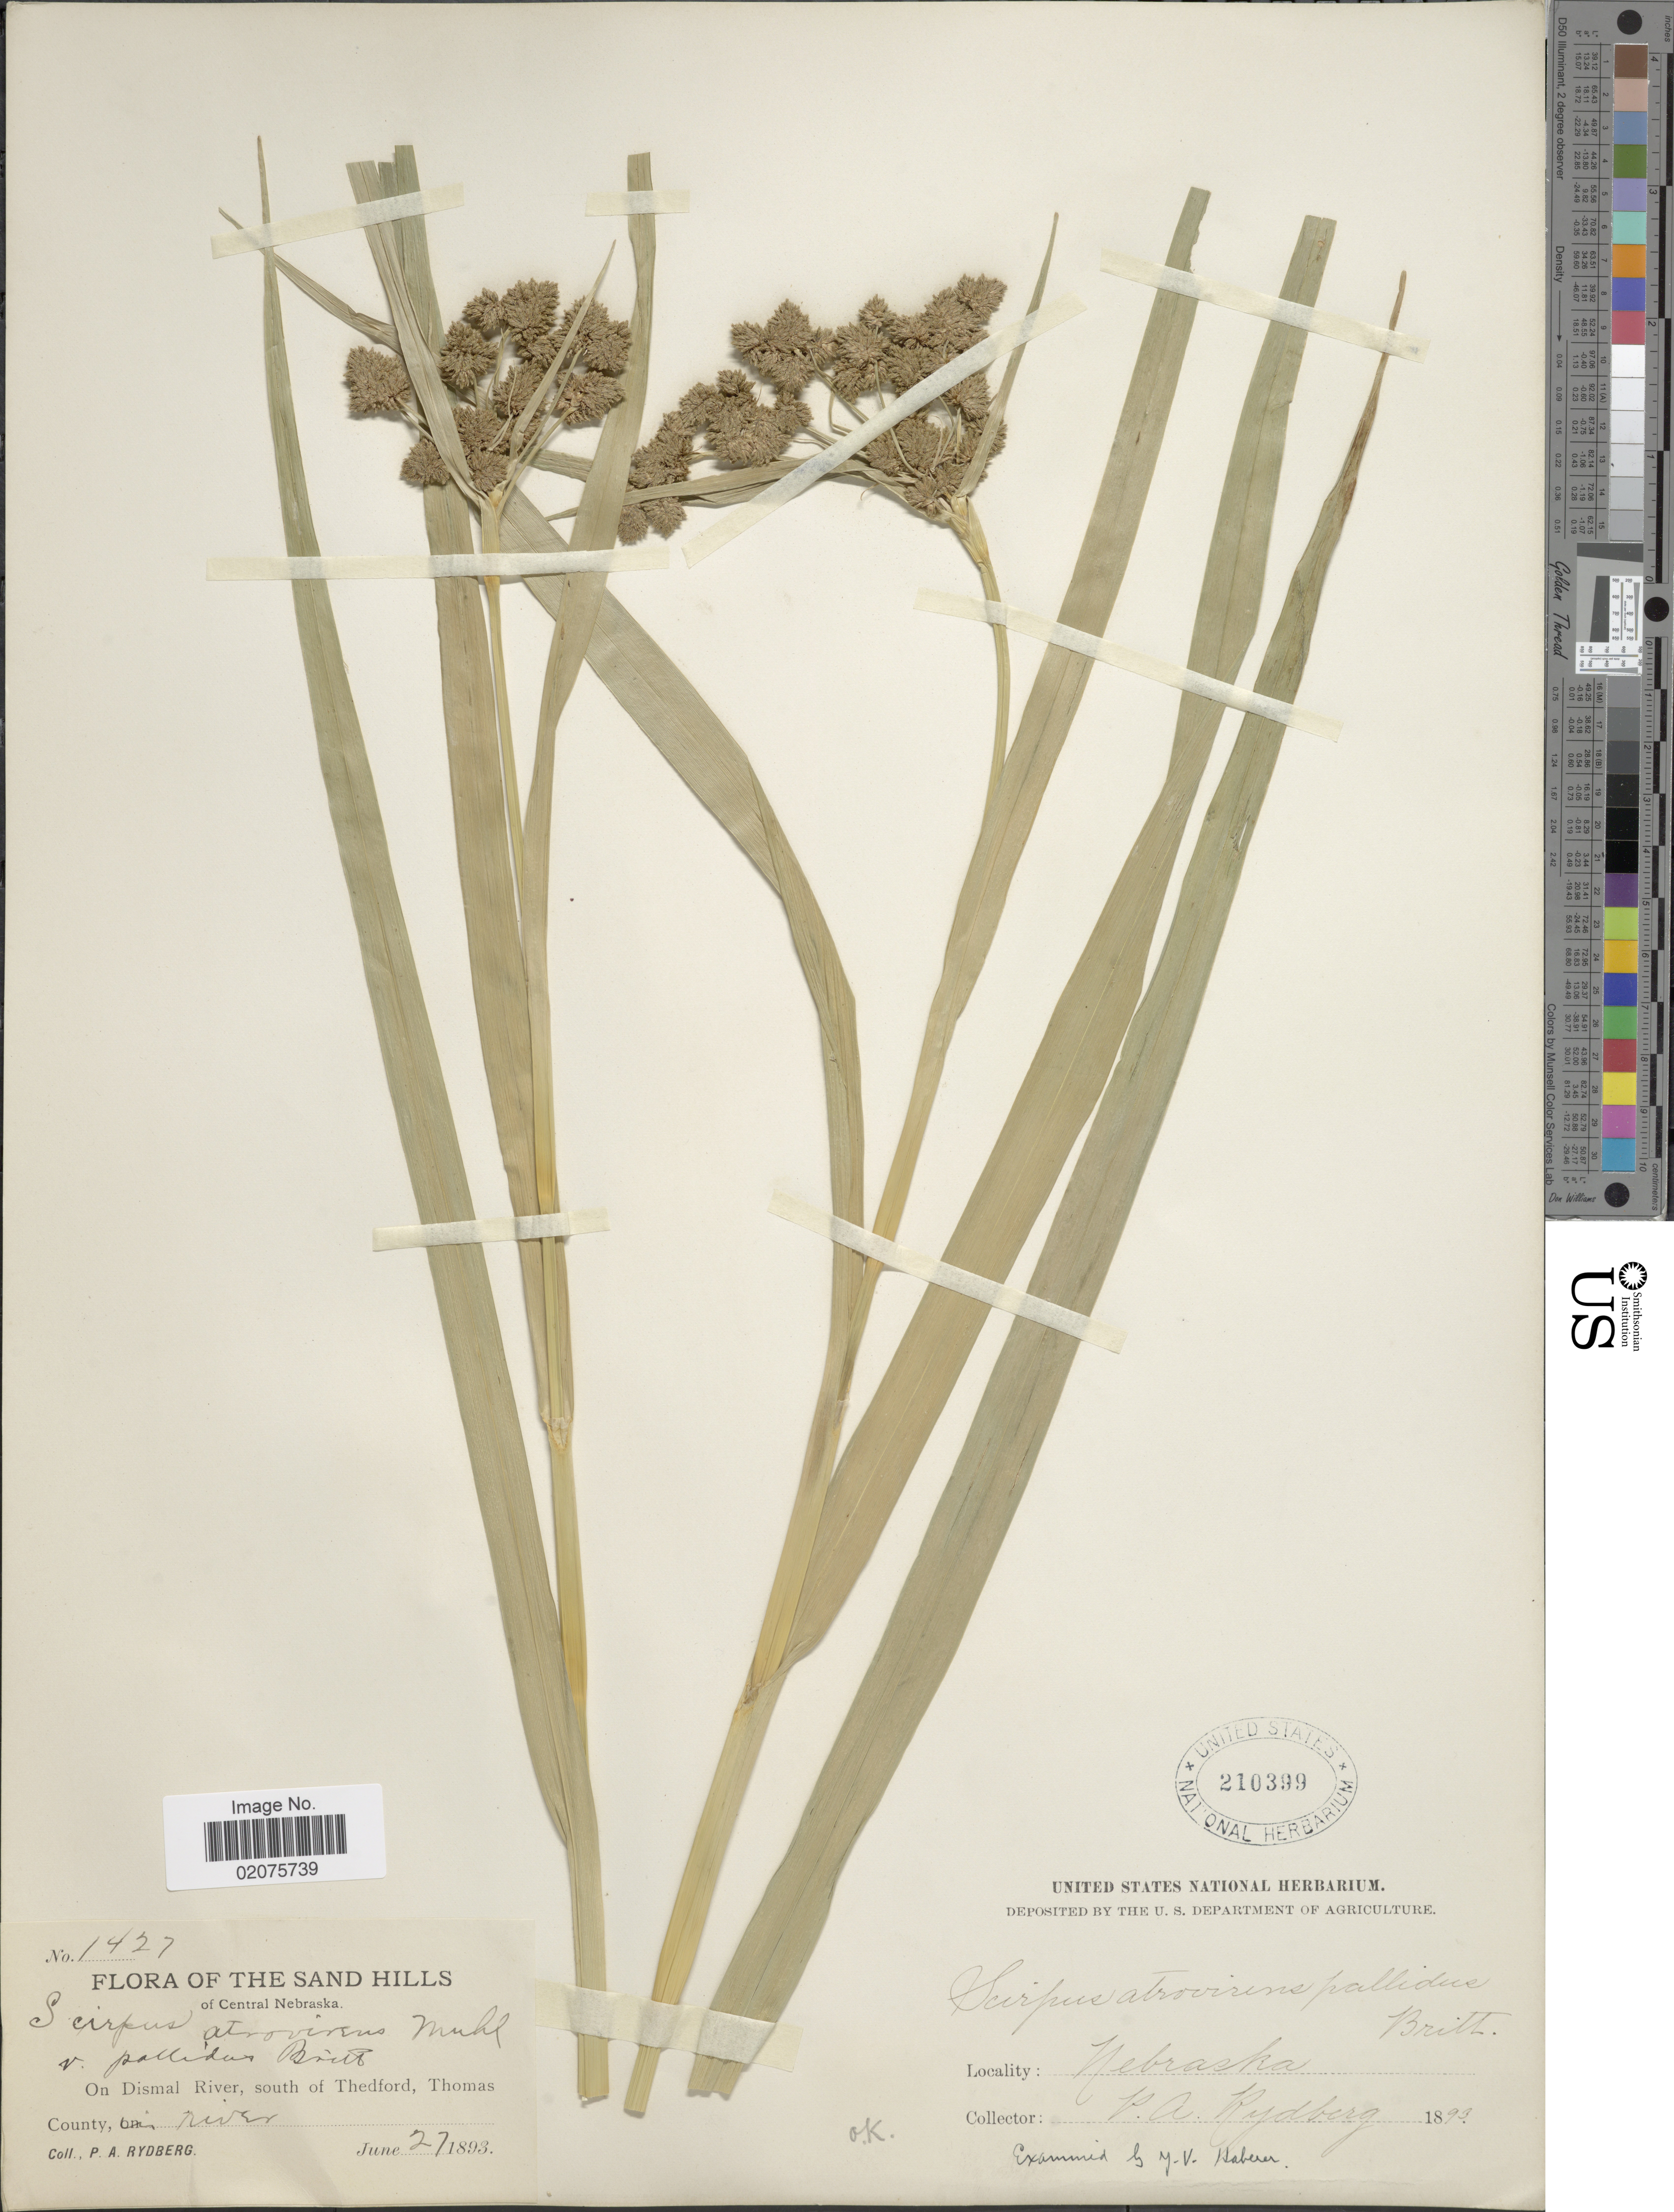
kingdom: Plantae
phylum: Tracheophyta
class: Liliopsida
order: Poales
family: Cyperaceae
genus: Scirpus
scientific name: Scirpus pallidus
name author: (Britton) Fernald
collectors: P. A. Rydberg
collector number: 1427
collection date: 1893-06-27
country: United States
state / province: Nebraska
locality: The Sand Hills of Central Nebraska. On Dismal River, south of Thedford, Thomas County, river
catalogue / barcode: US 210399